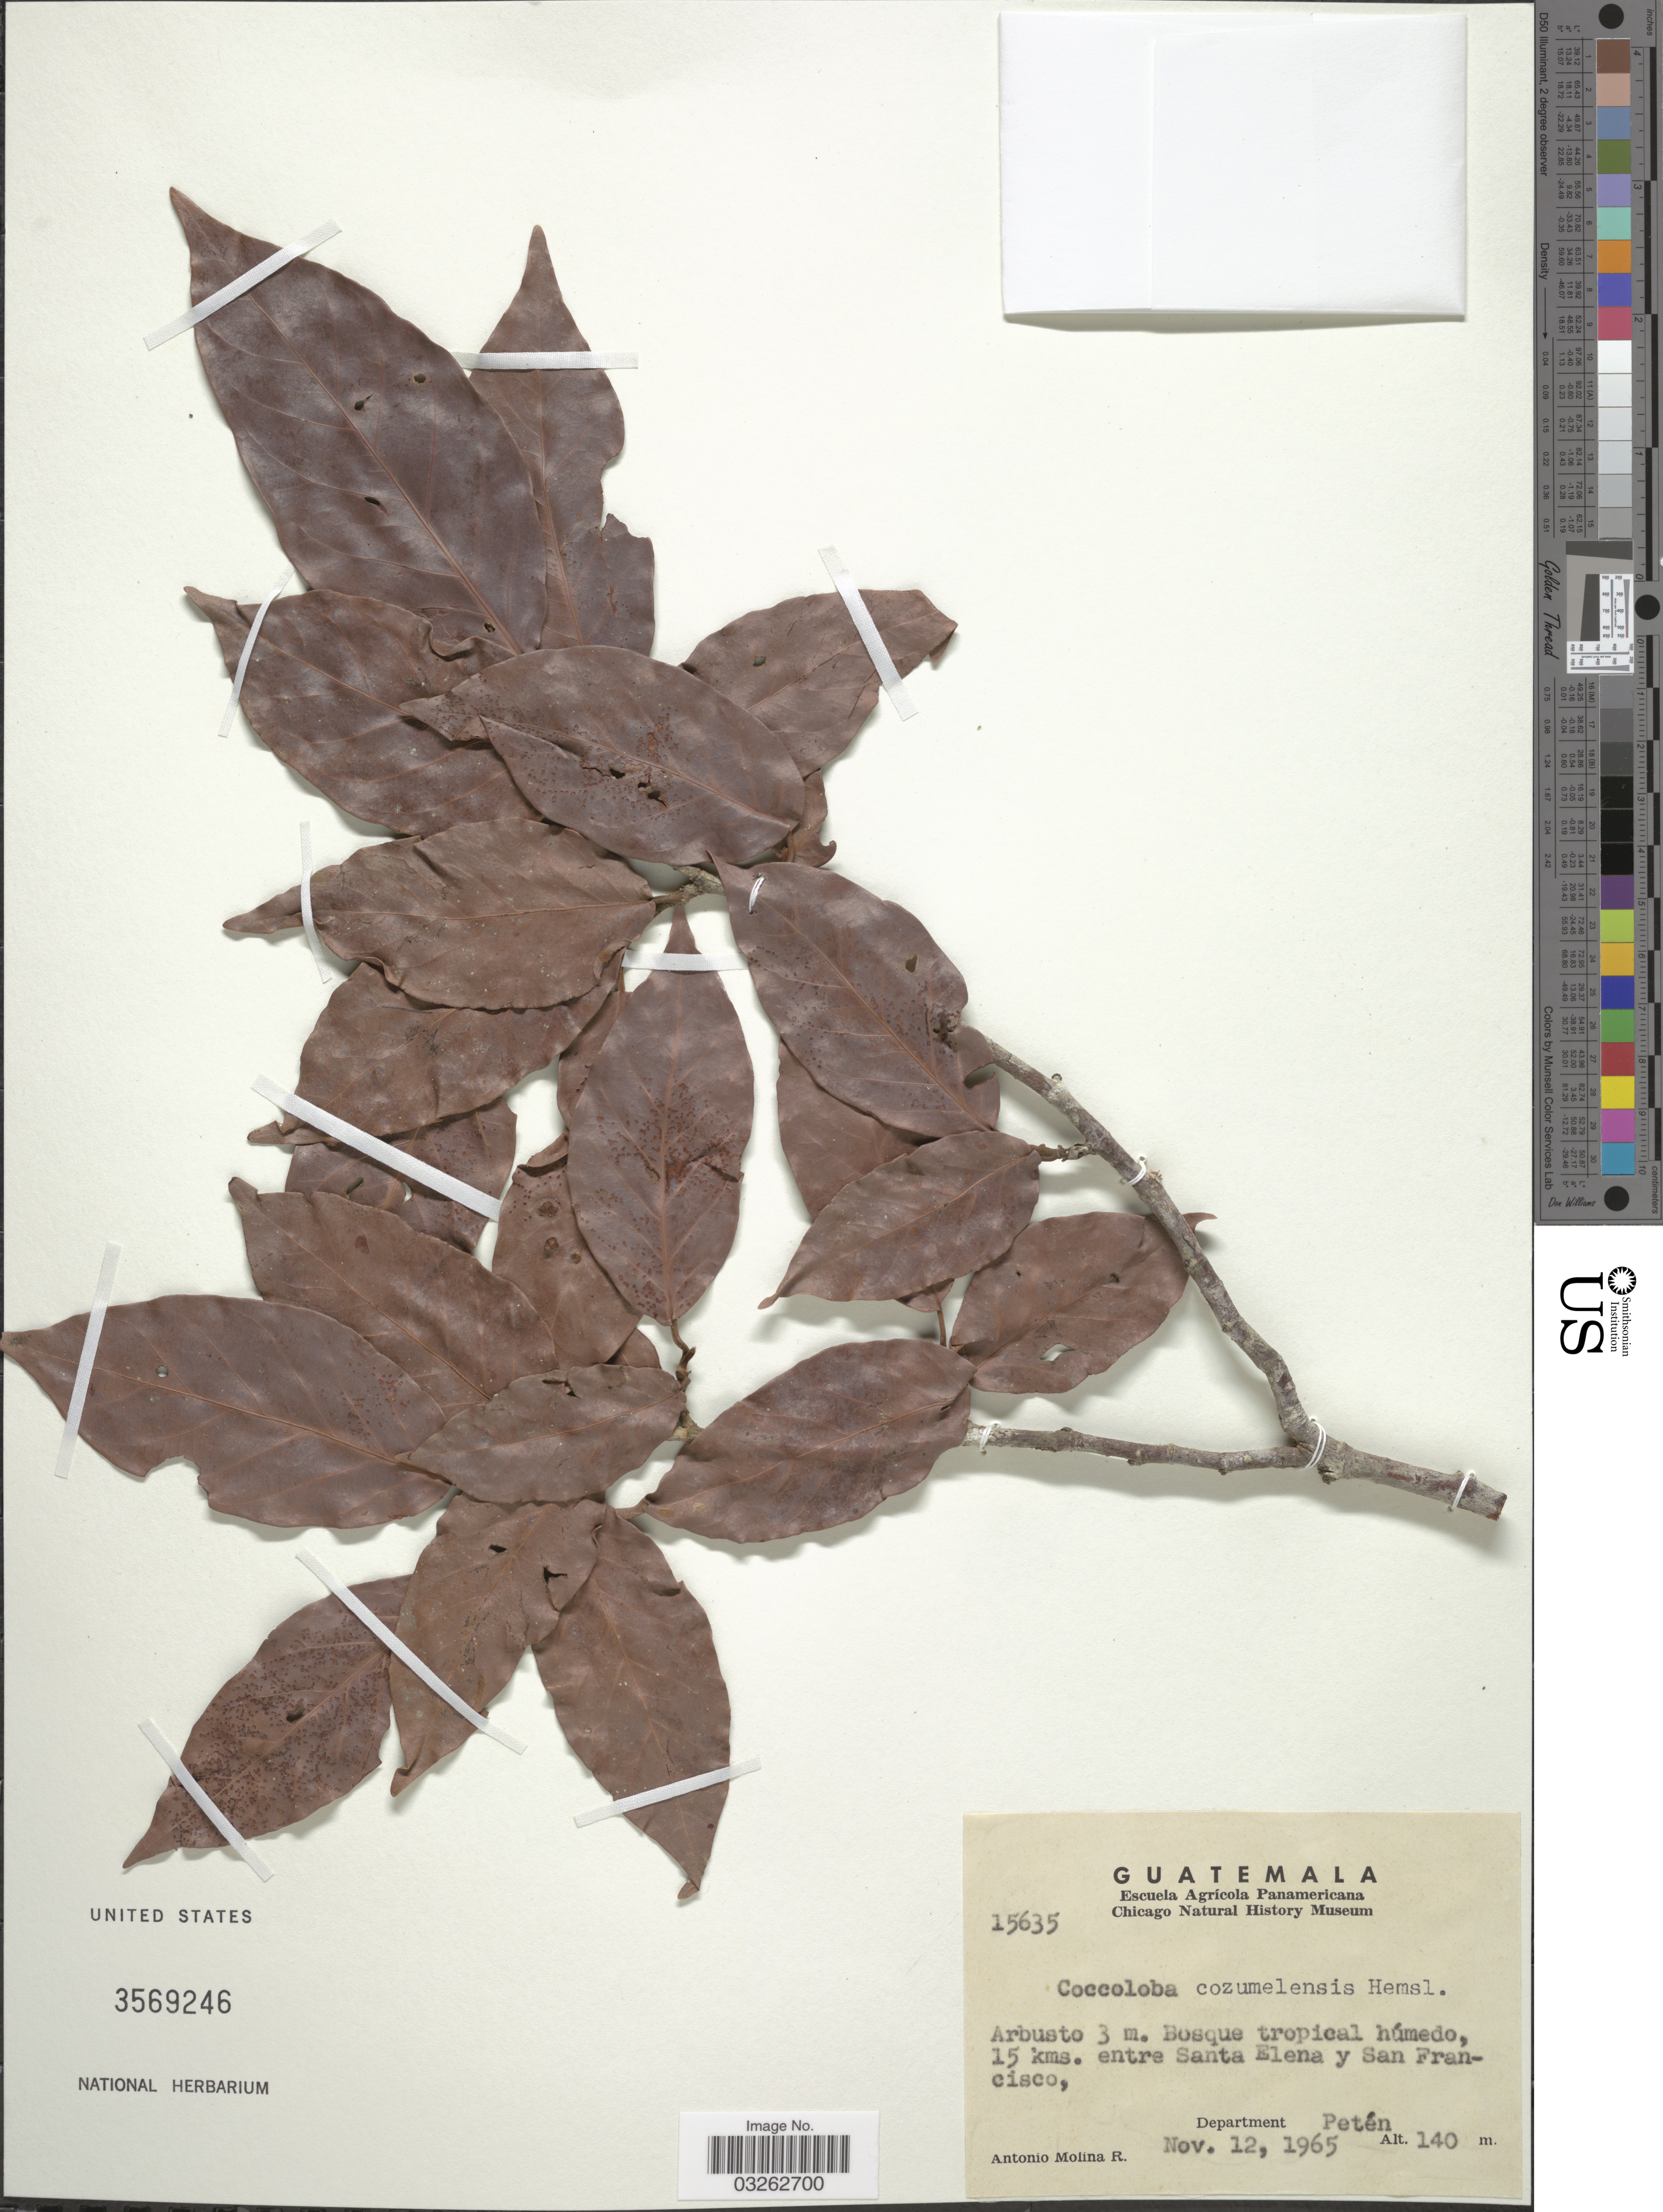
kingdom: Plantae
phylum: Tracheophyta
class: Magnoliopsida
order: Caryophyllales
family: Polygonaceae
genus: Coccoloba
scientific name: Coccoloba cozumelensis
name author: Hemsl.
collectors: A. Molina R.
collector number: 15635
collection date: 1965-11-12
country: Guatemala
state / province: El Petén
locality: Bosque tropical húmedo, 15 kms. entre Santa Elena y San Francisco, Department Petén.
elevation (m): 140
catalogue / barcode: US 3569246